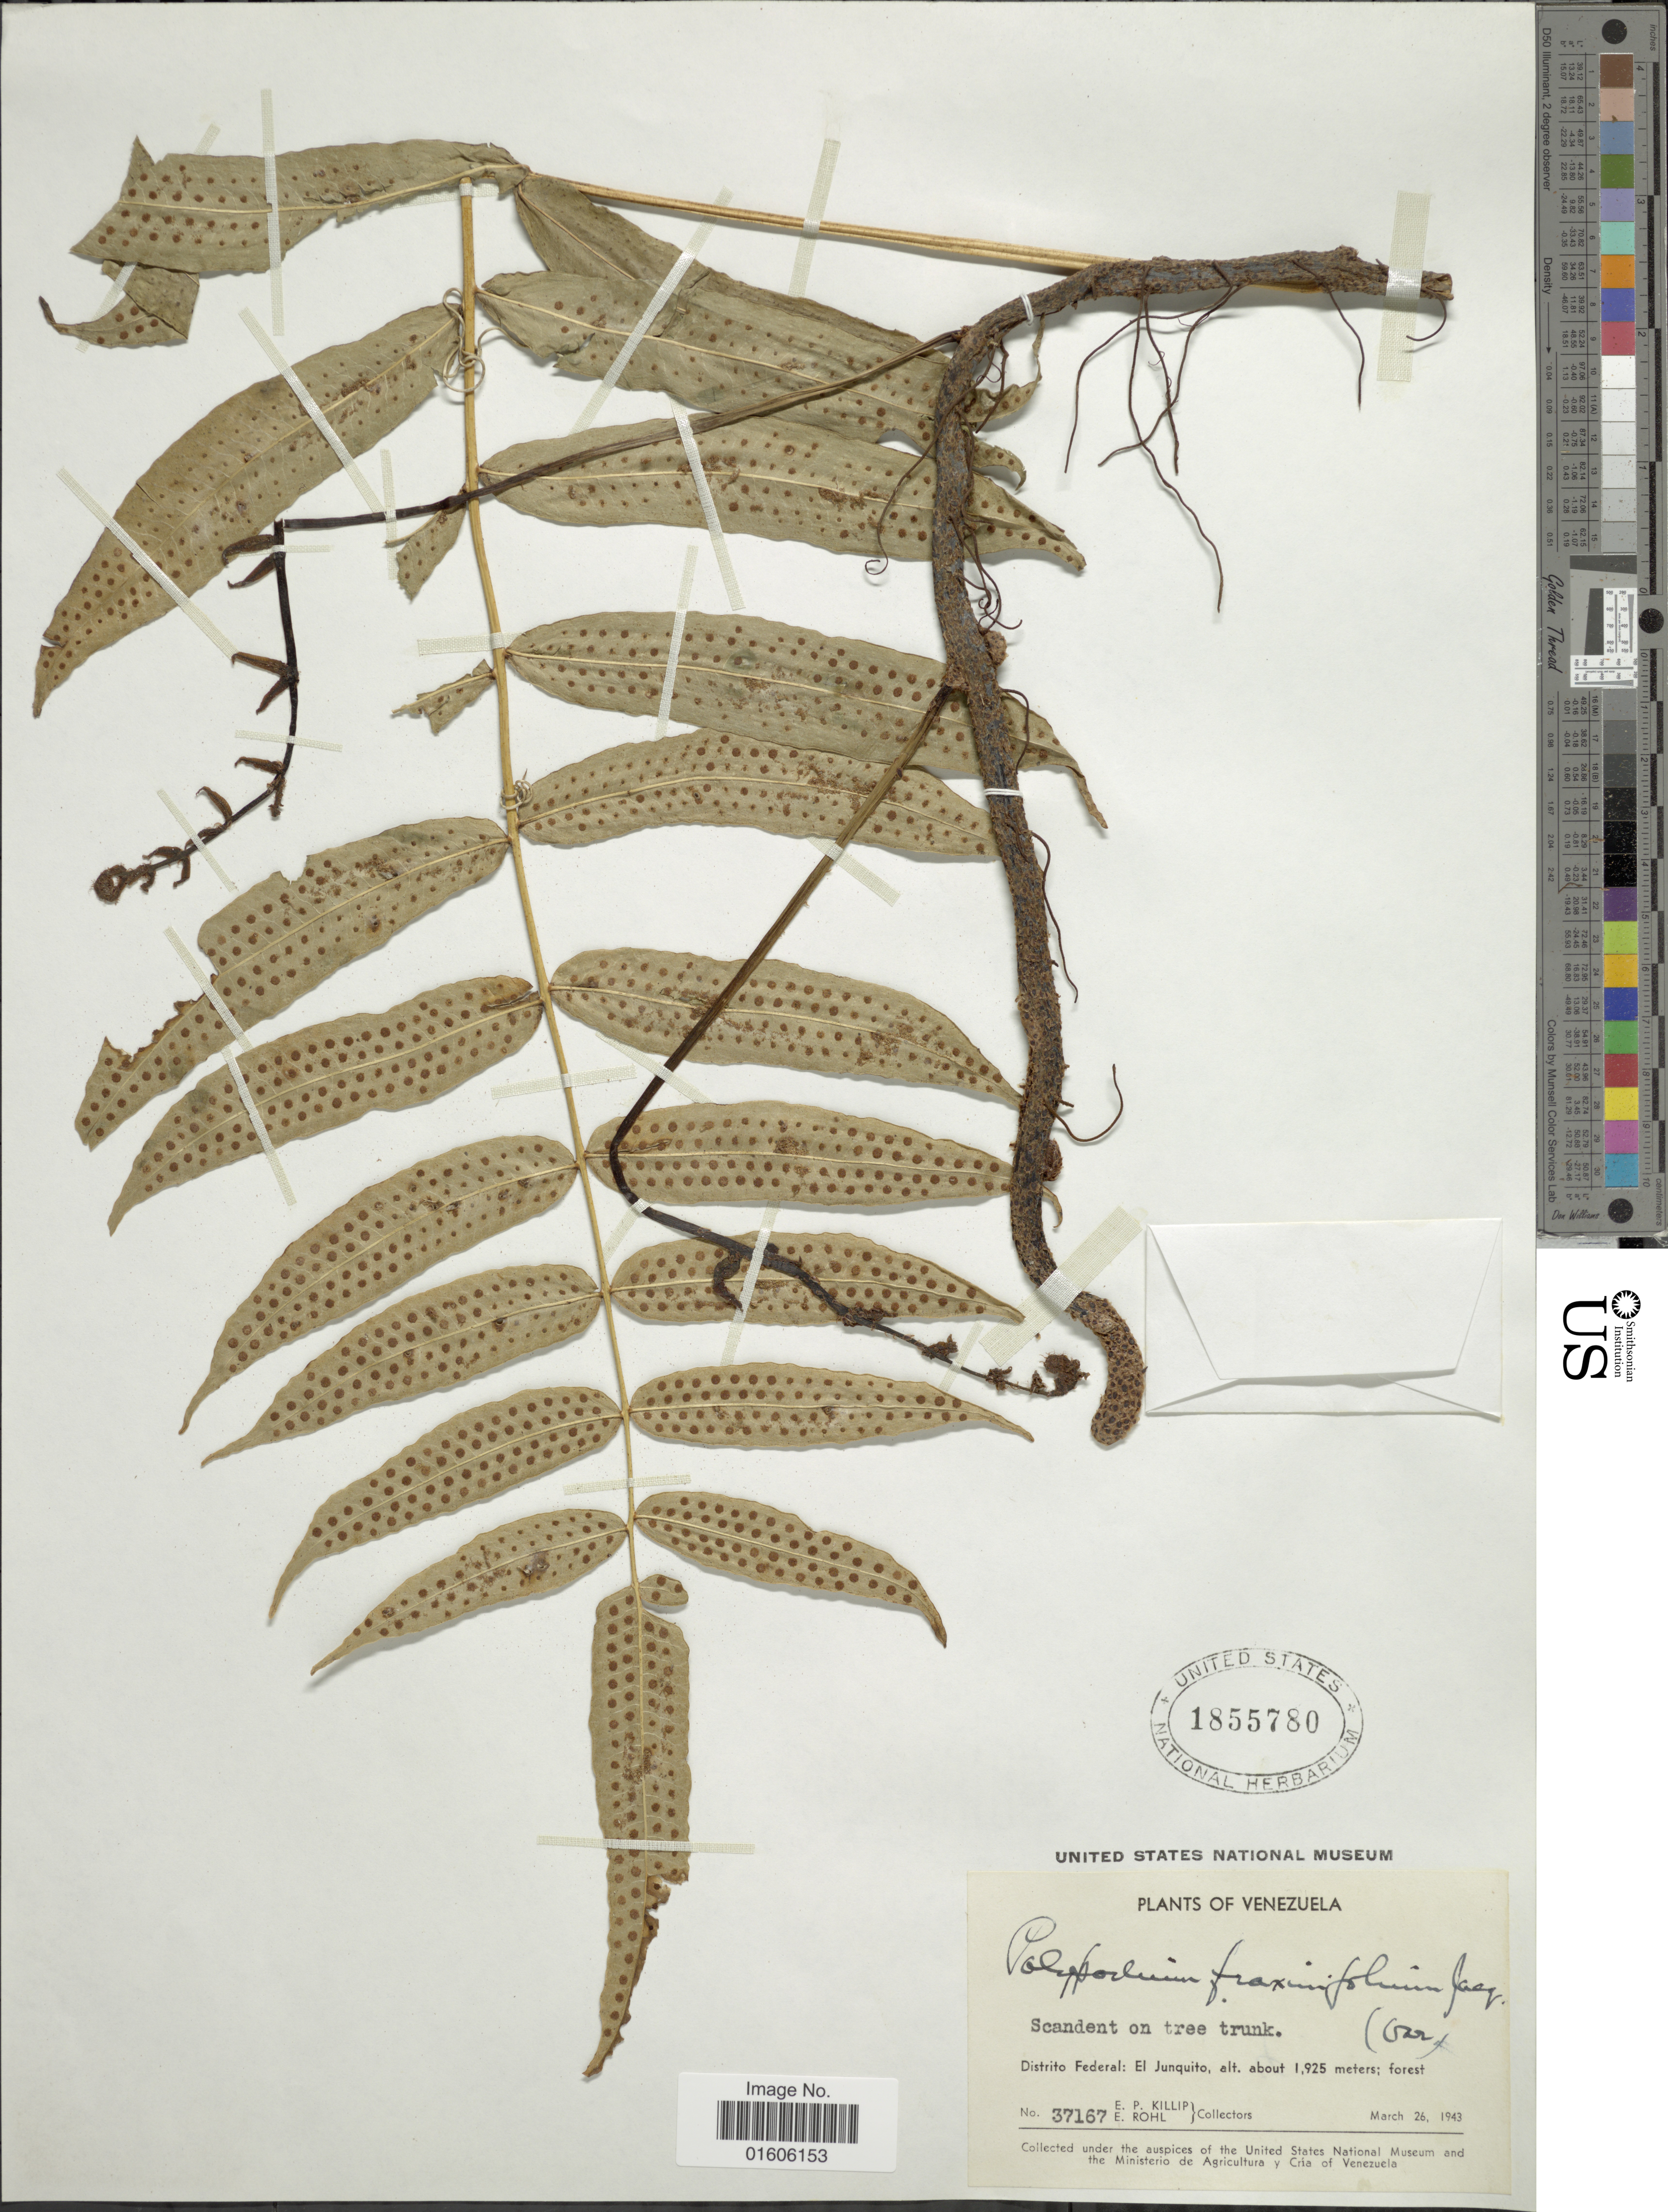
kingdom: Plantae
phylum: Tracheophyta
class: Polypodiopsida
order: Polypodiales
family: Polypodiaceae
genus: Serpocaulon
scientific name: Serpocaulon fraxinifolium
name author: (Jacq.) A.R. Sm.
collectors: E. P. Killip & E. Röhl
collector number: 37167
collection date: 1943-03-26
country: Venezuela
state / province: Distrito Federal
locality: Distrito Federal: El Junquito.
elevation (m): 1925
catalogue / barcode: US 1855780